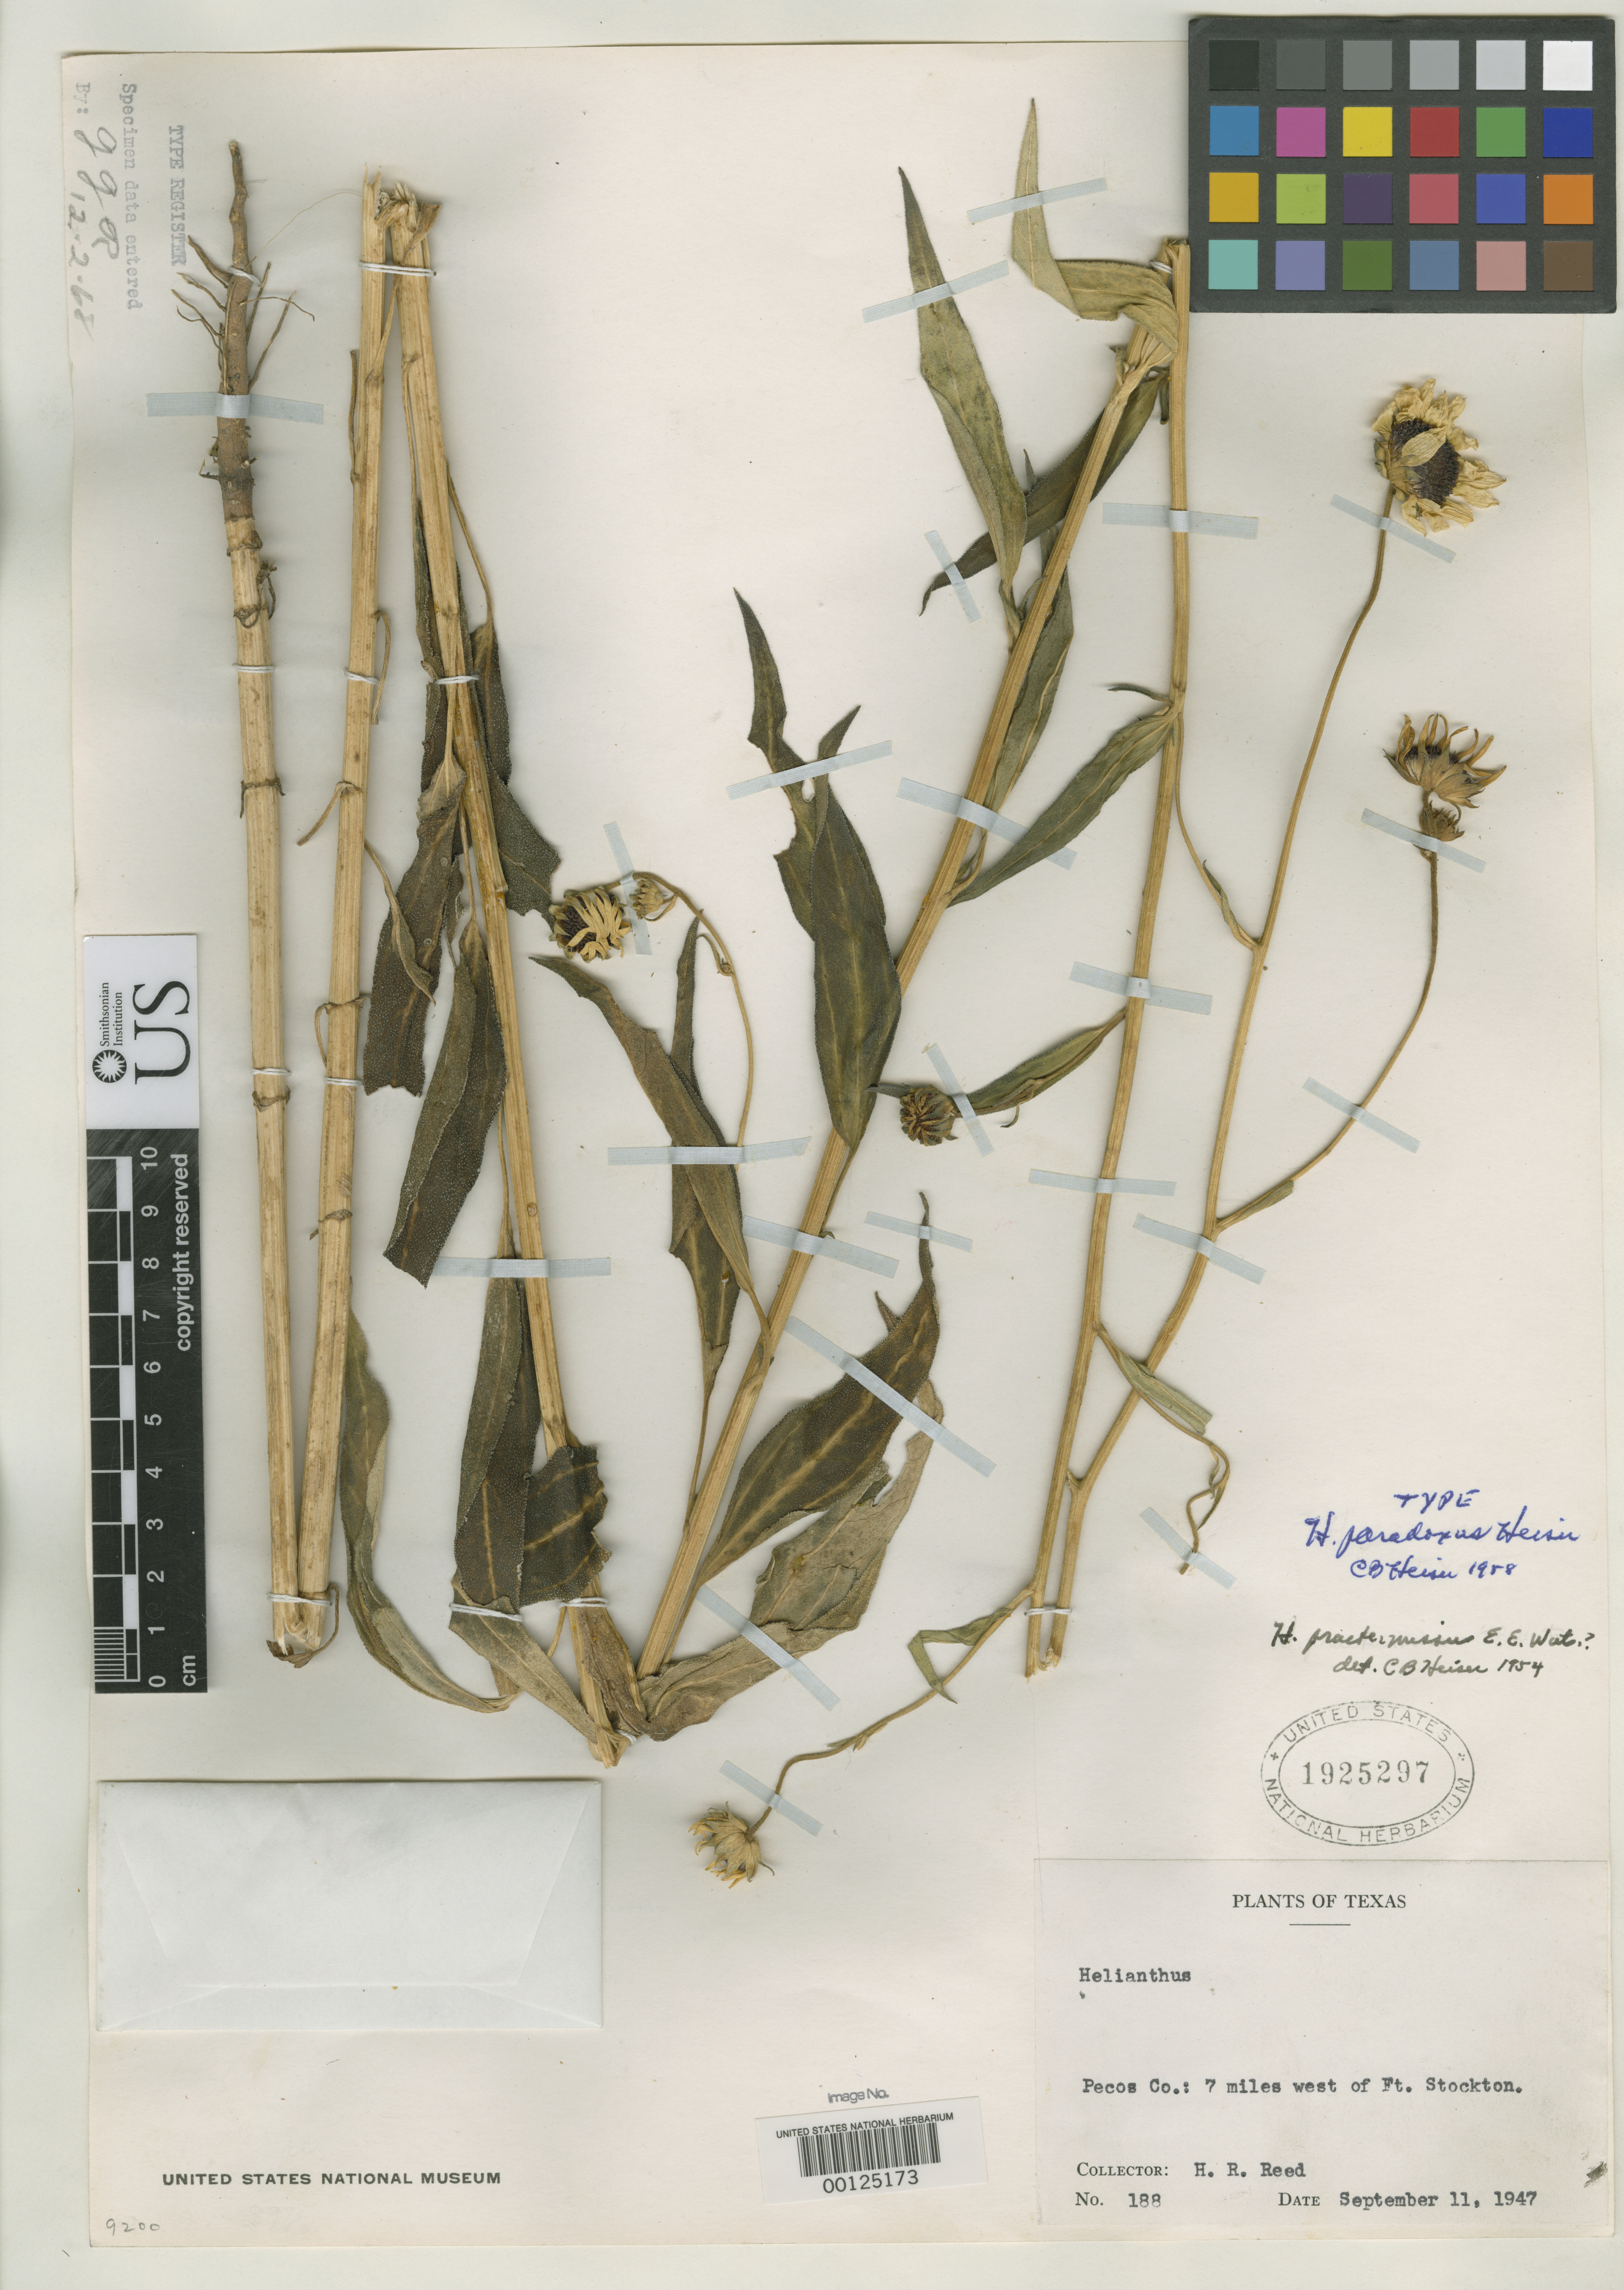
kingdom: Plantae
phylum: Tracheophyta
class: Magnoliopsida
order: Asterales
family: Asteraceae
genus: Helianthus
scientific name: Helianthus paradoxus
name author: Heiser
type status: Holotype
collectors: H. Reed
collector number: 188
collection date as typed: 11 Sep 1947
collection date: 1947-09-11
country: United States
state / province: Texas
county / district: Pecos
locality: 7 mi W of Ft. Stockton.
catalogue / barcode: US 1925297